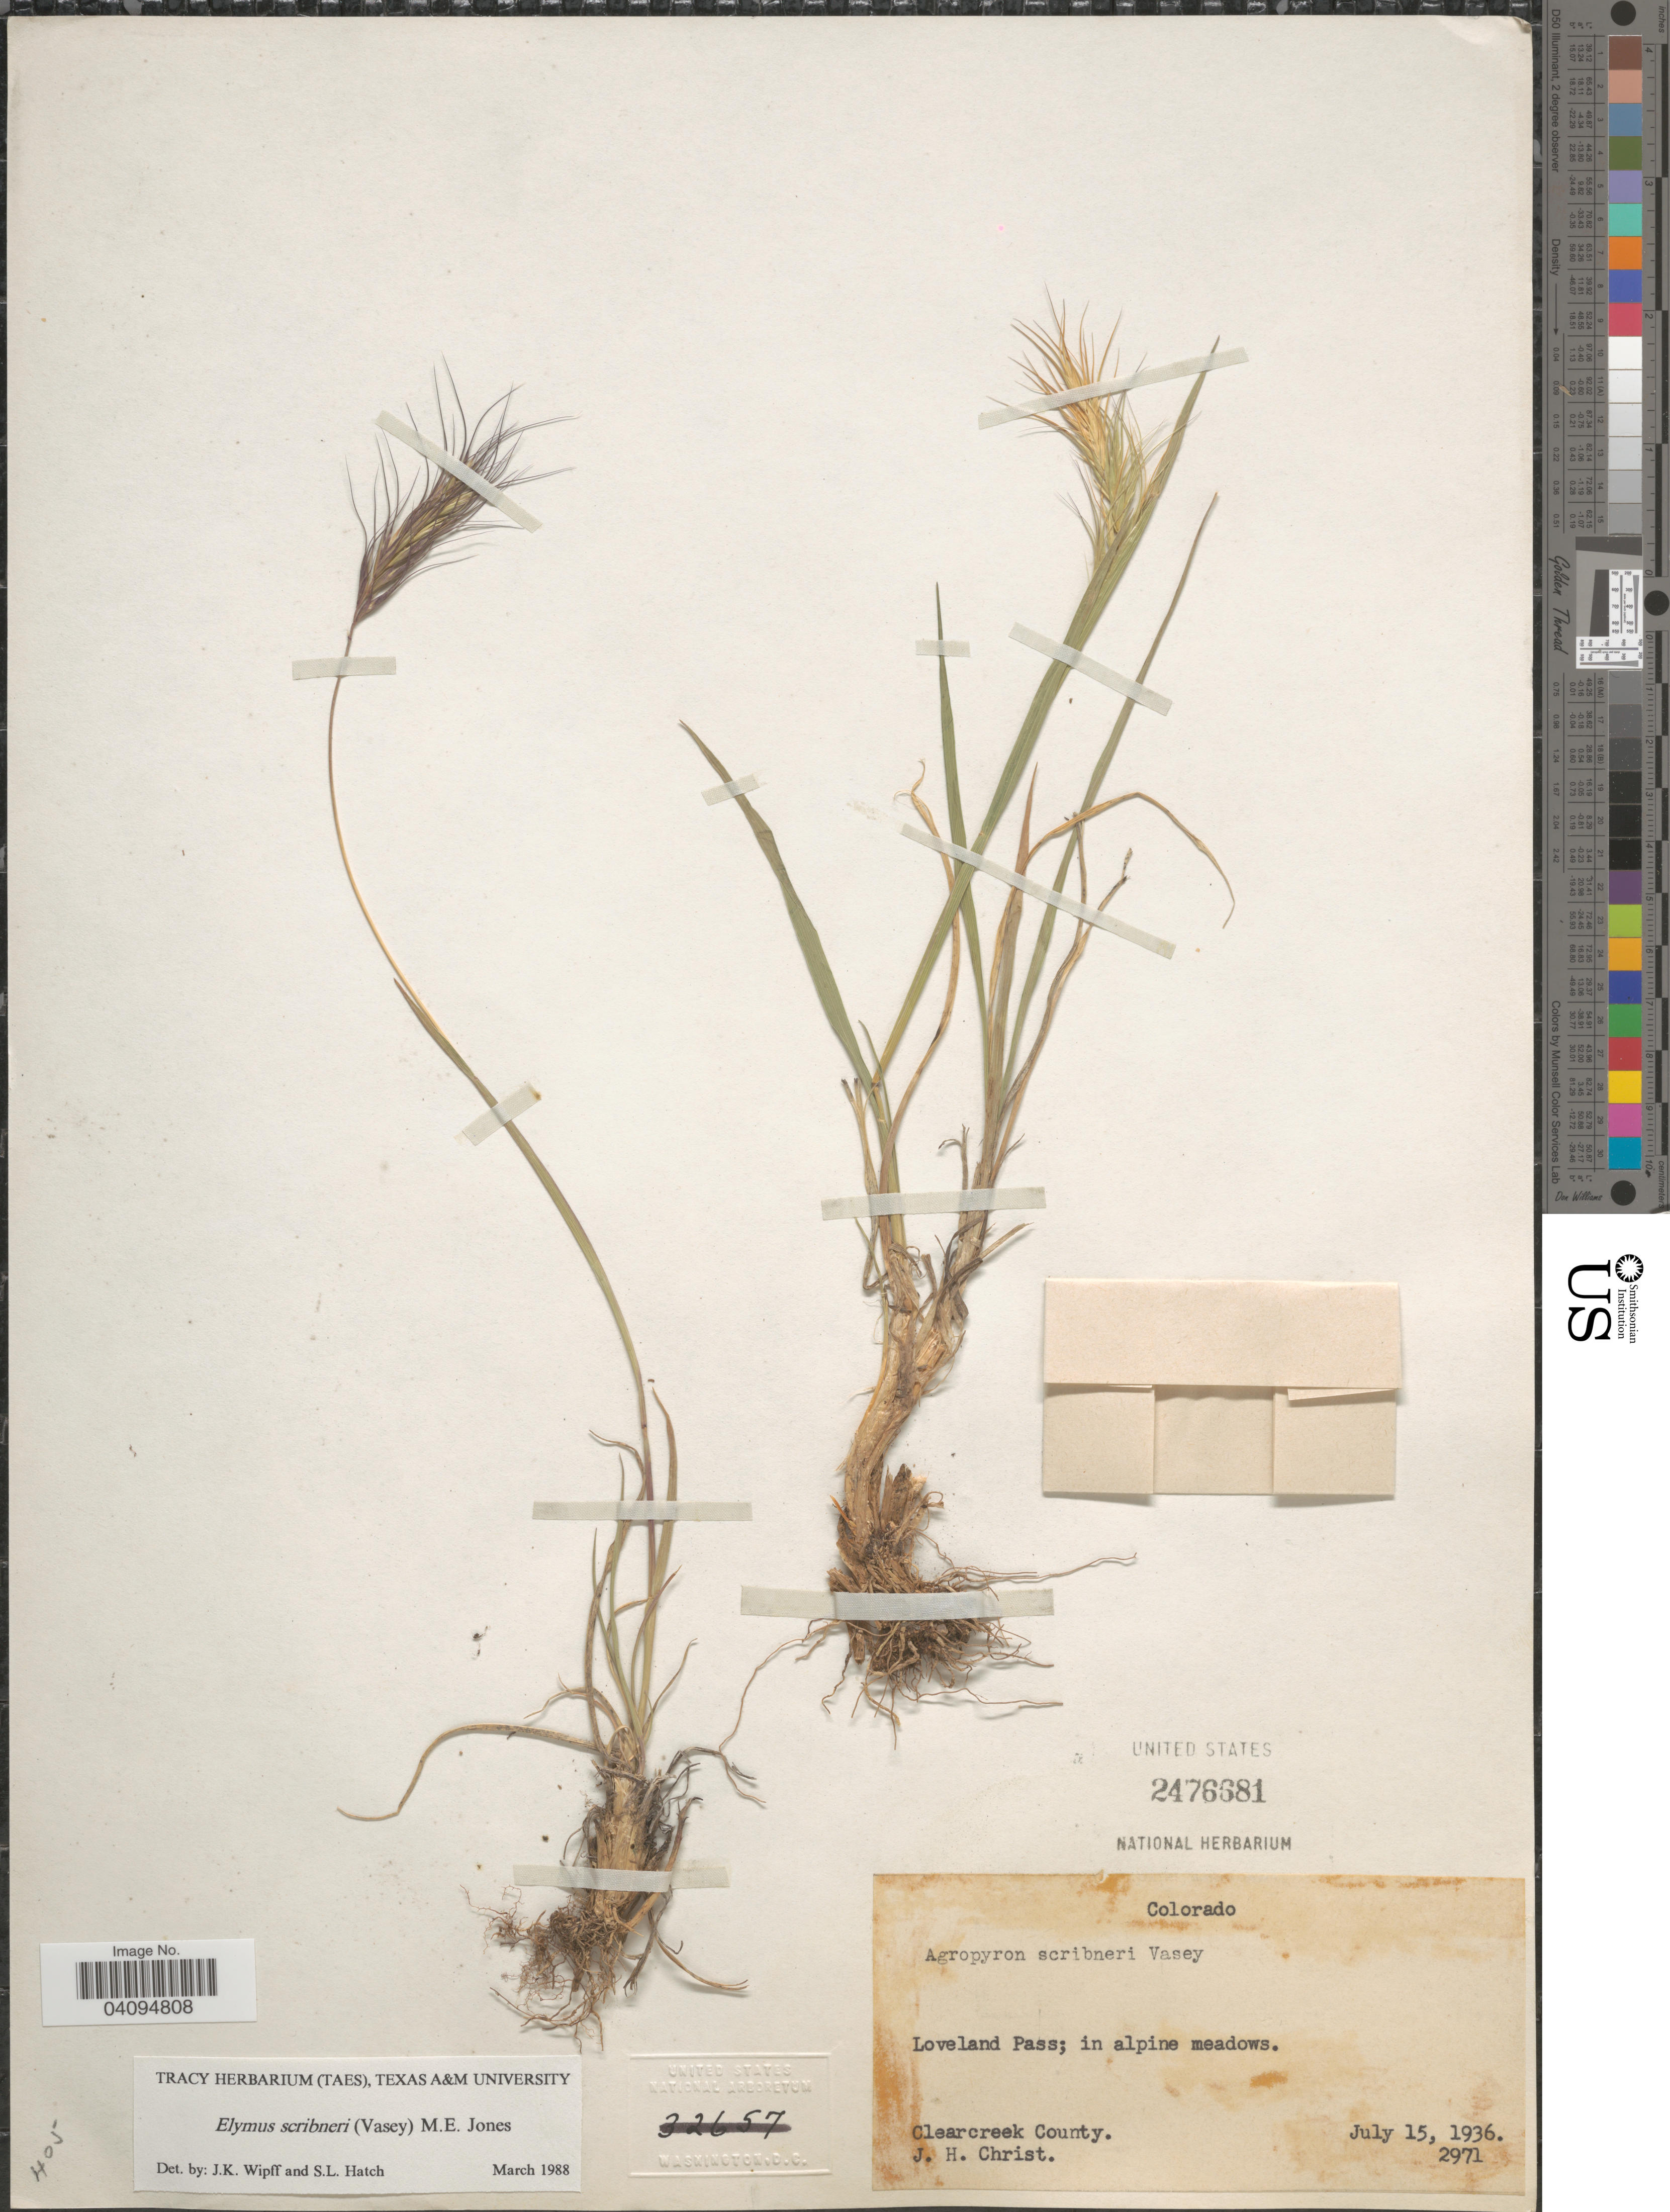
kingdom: Plantae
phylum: Tracheophyta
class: Liliopsida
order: Poales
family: Poaceae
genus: Elymus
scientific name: Elymus scribneri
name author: (Vasey) M.E. Jones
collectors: J. H. Christ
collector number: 2971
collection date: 1936-07-15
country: United States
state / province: Colorado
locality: Loveland Pass; in alpine meadows. Clearcreek County.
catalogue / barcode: US 2476681